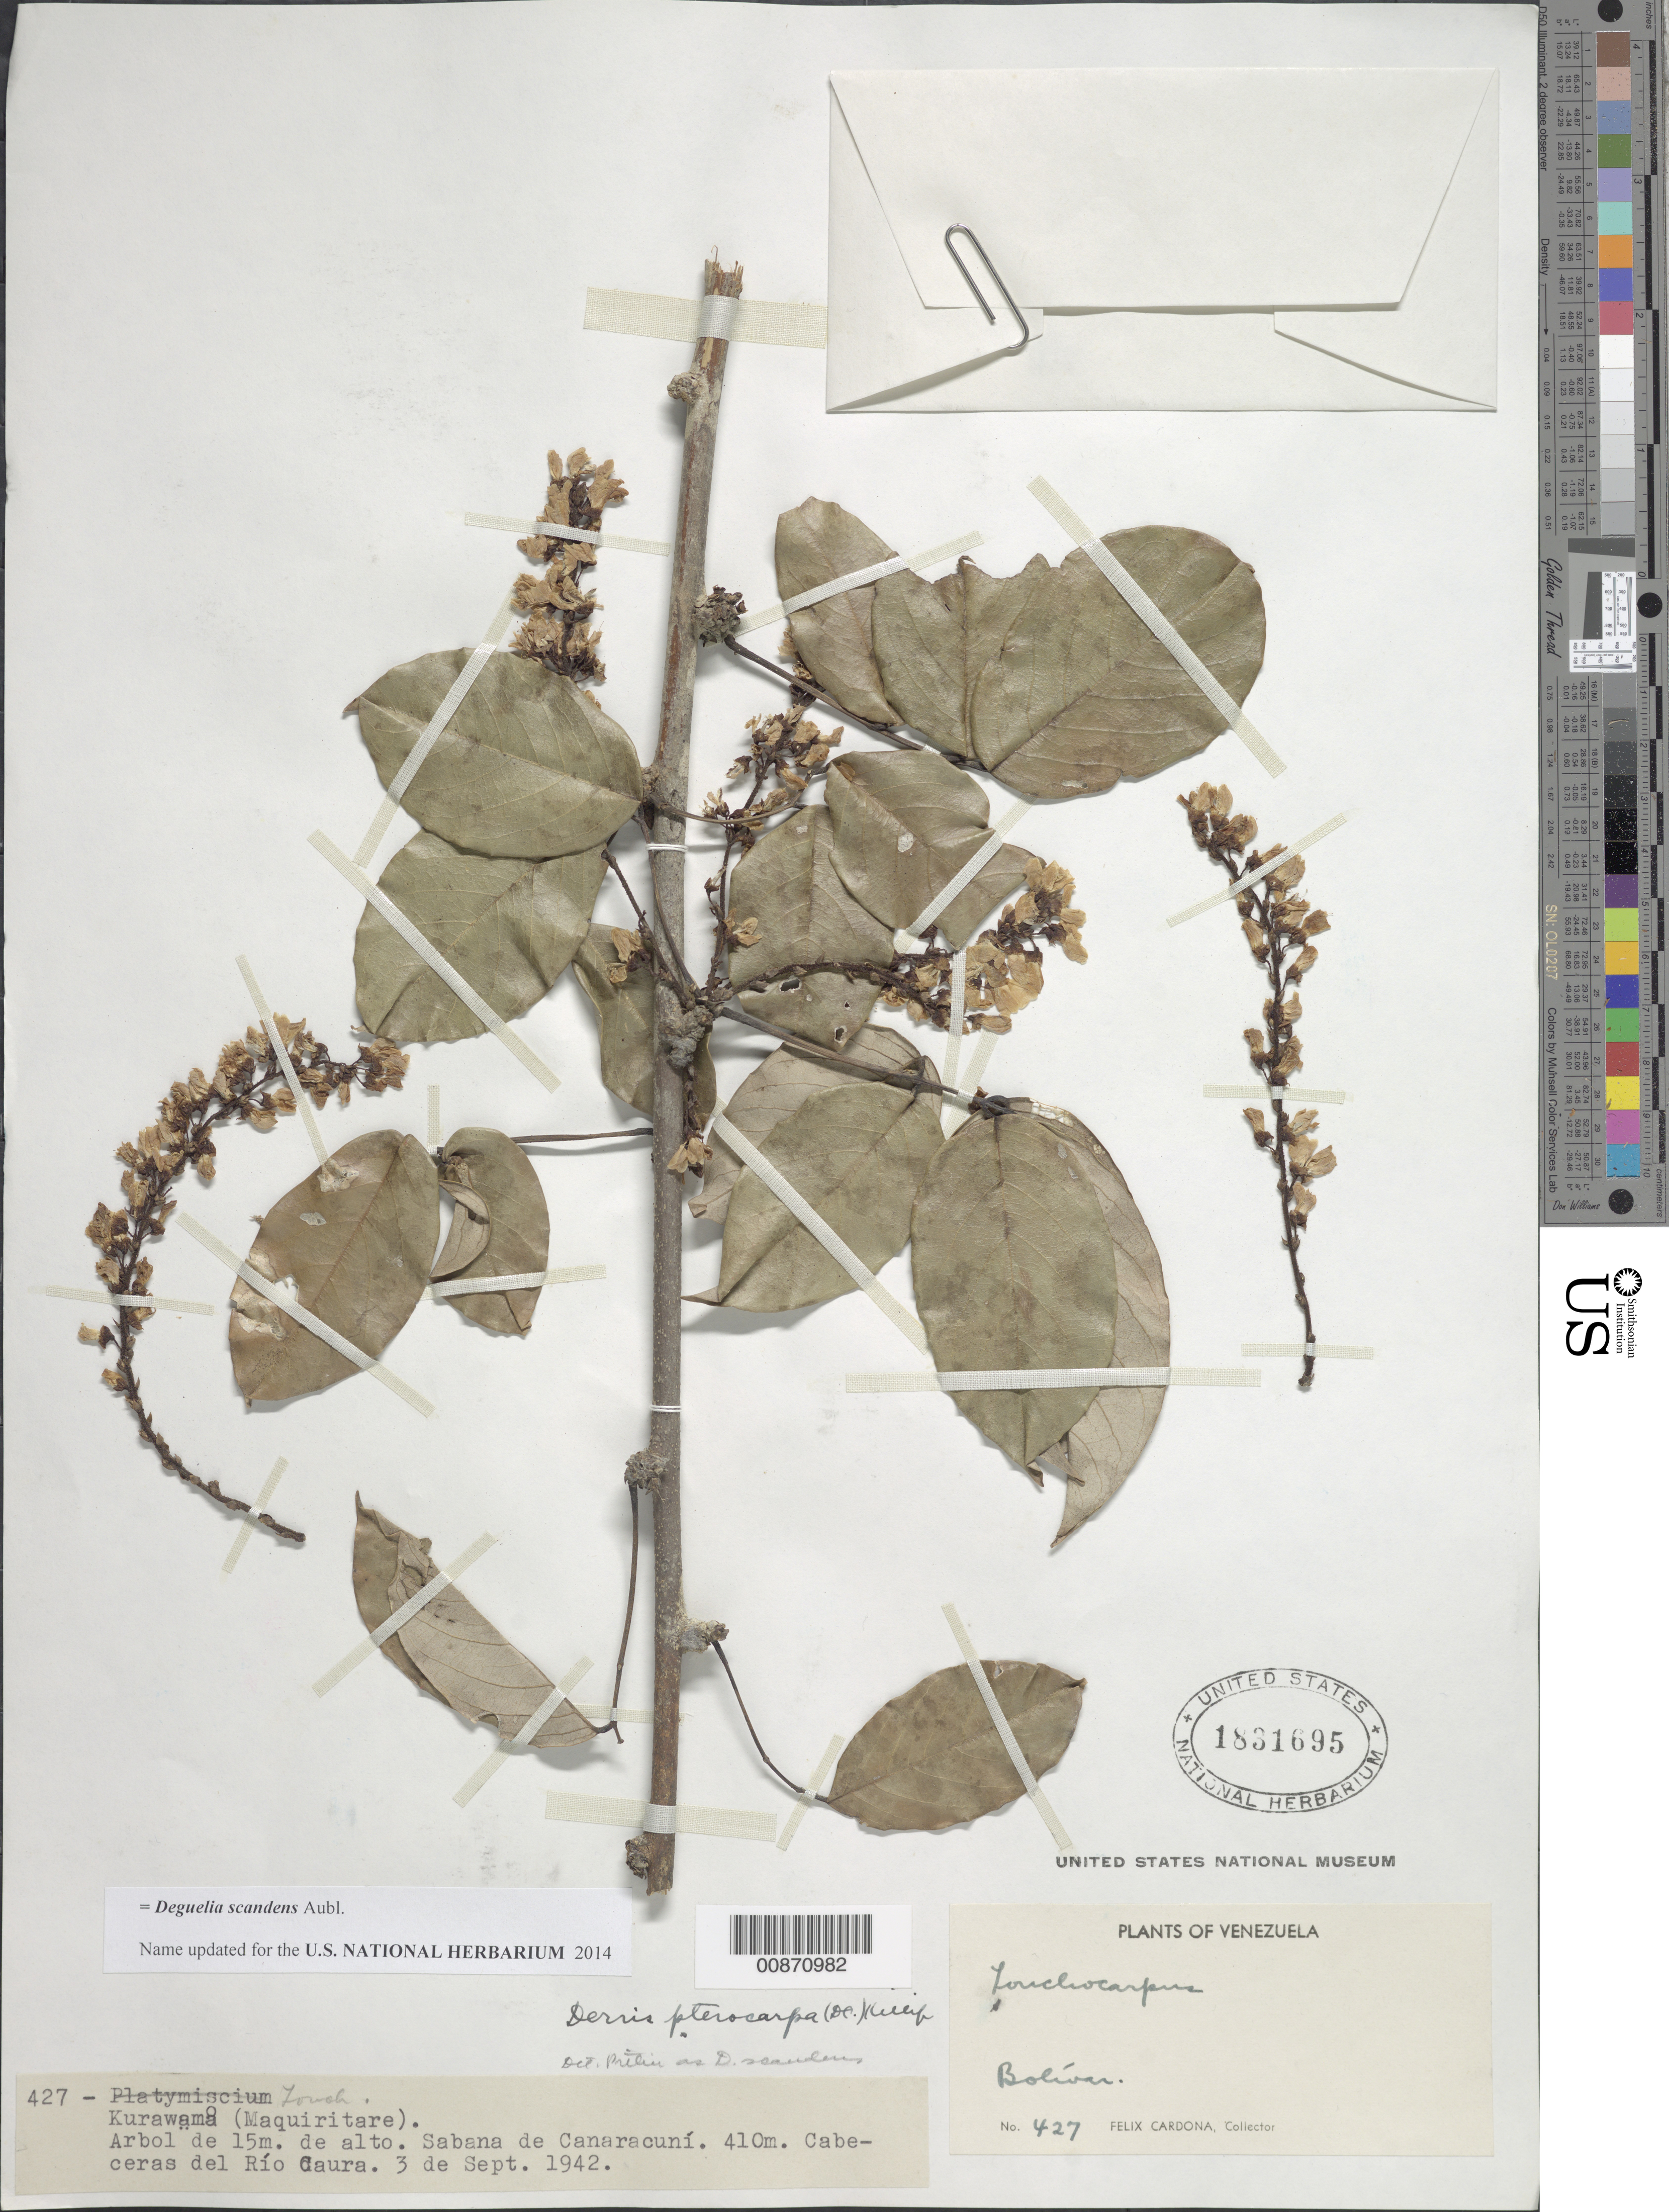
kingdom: Plantae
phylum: Tracheophyta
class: Magnoliopsida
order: Fabales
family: Fabaceae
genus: Deguelia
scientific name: Deguelia scandens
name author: Aubl.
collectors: F. Cardona Puig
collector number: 427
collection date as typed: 3-Sep-42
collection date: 1942-09-03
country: Venezuela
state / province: Bolívar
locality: Sabana de Canaracuní, cabeceras del Río Caura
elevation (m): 410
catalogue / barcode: US 1831695